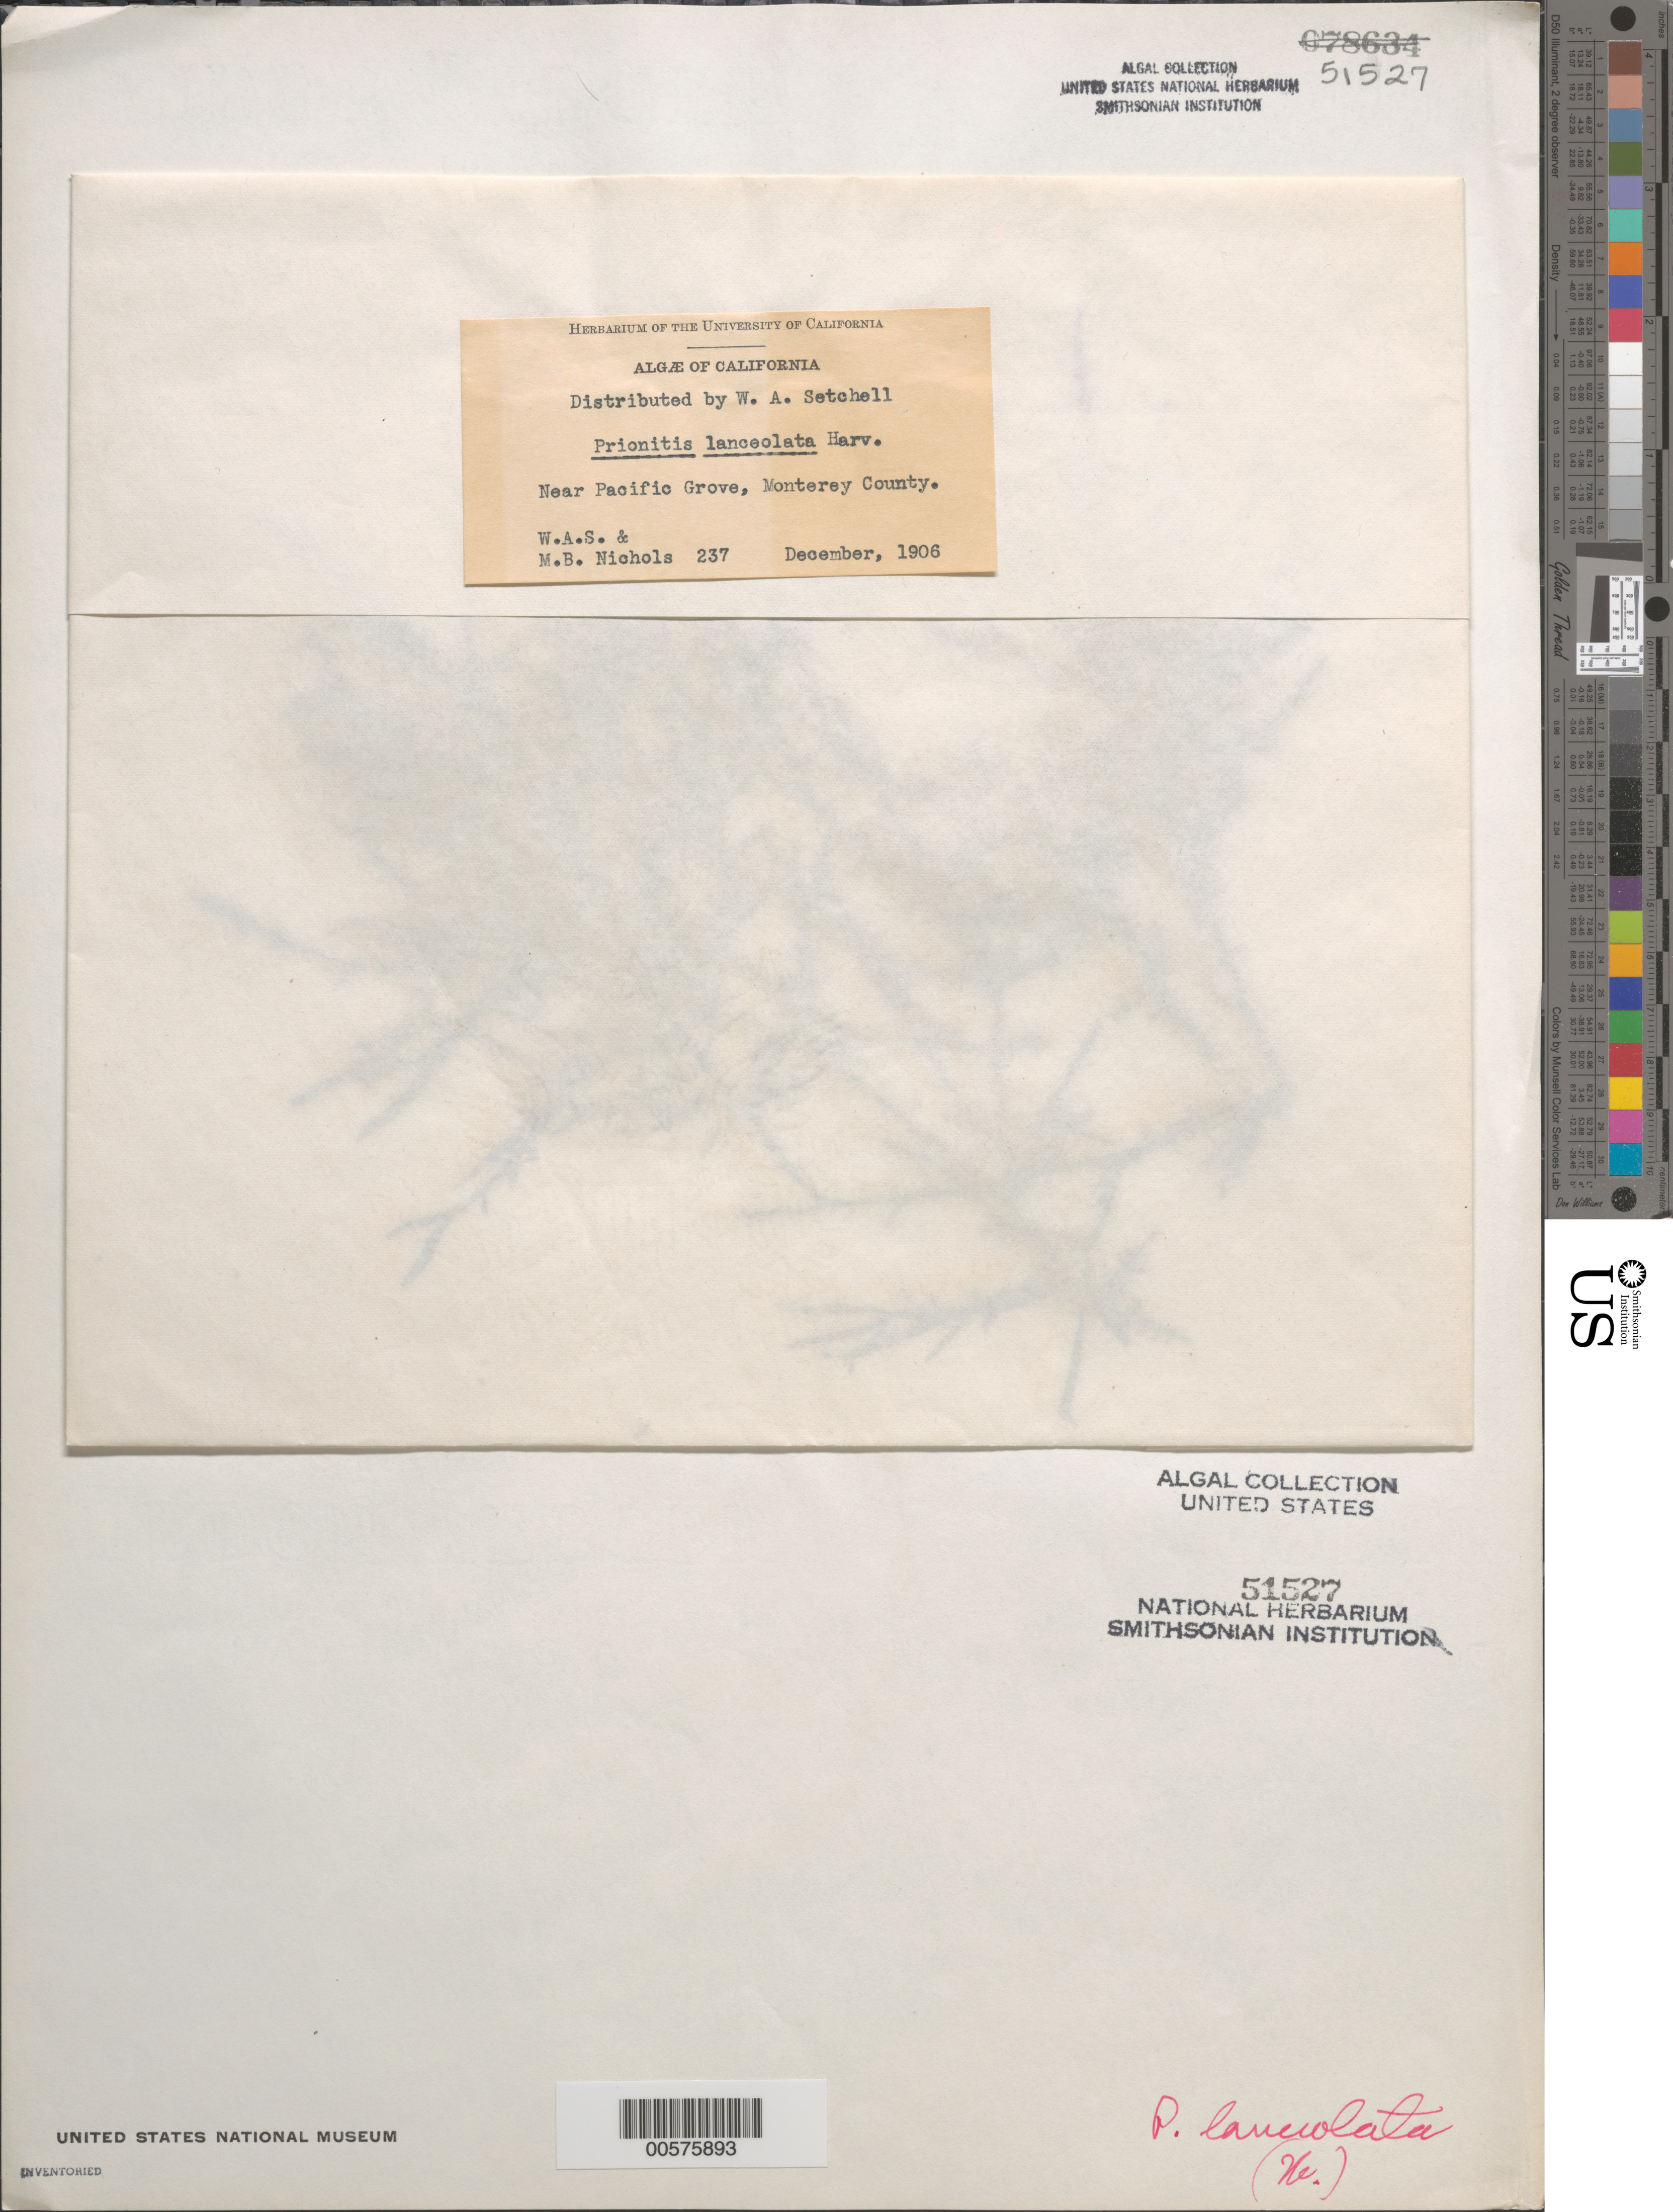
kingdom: Plantae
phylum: Rhodophyta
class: Florideophyceae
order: Cryptonemiales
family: Cryptonemiaceae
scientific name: Prionitis lanceolata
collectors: W. Setchell & M. Nichols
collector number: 237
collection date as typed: Dec 1906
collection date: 1906-12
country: United States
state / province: California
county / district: Monterey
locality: Near Pacific Grove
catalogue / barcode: US 51527